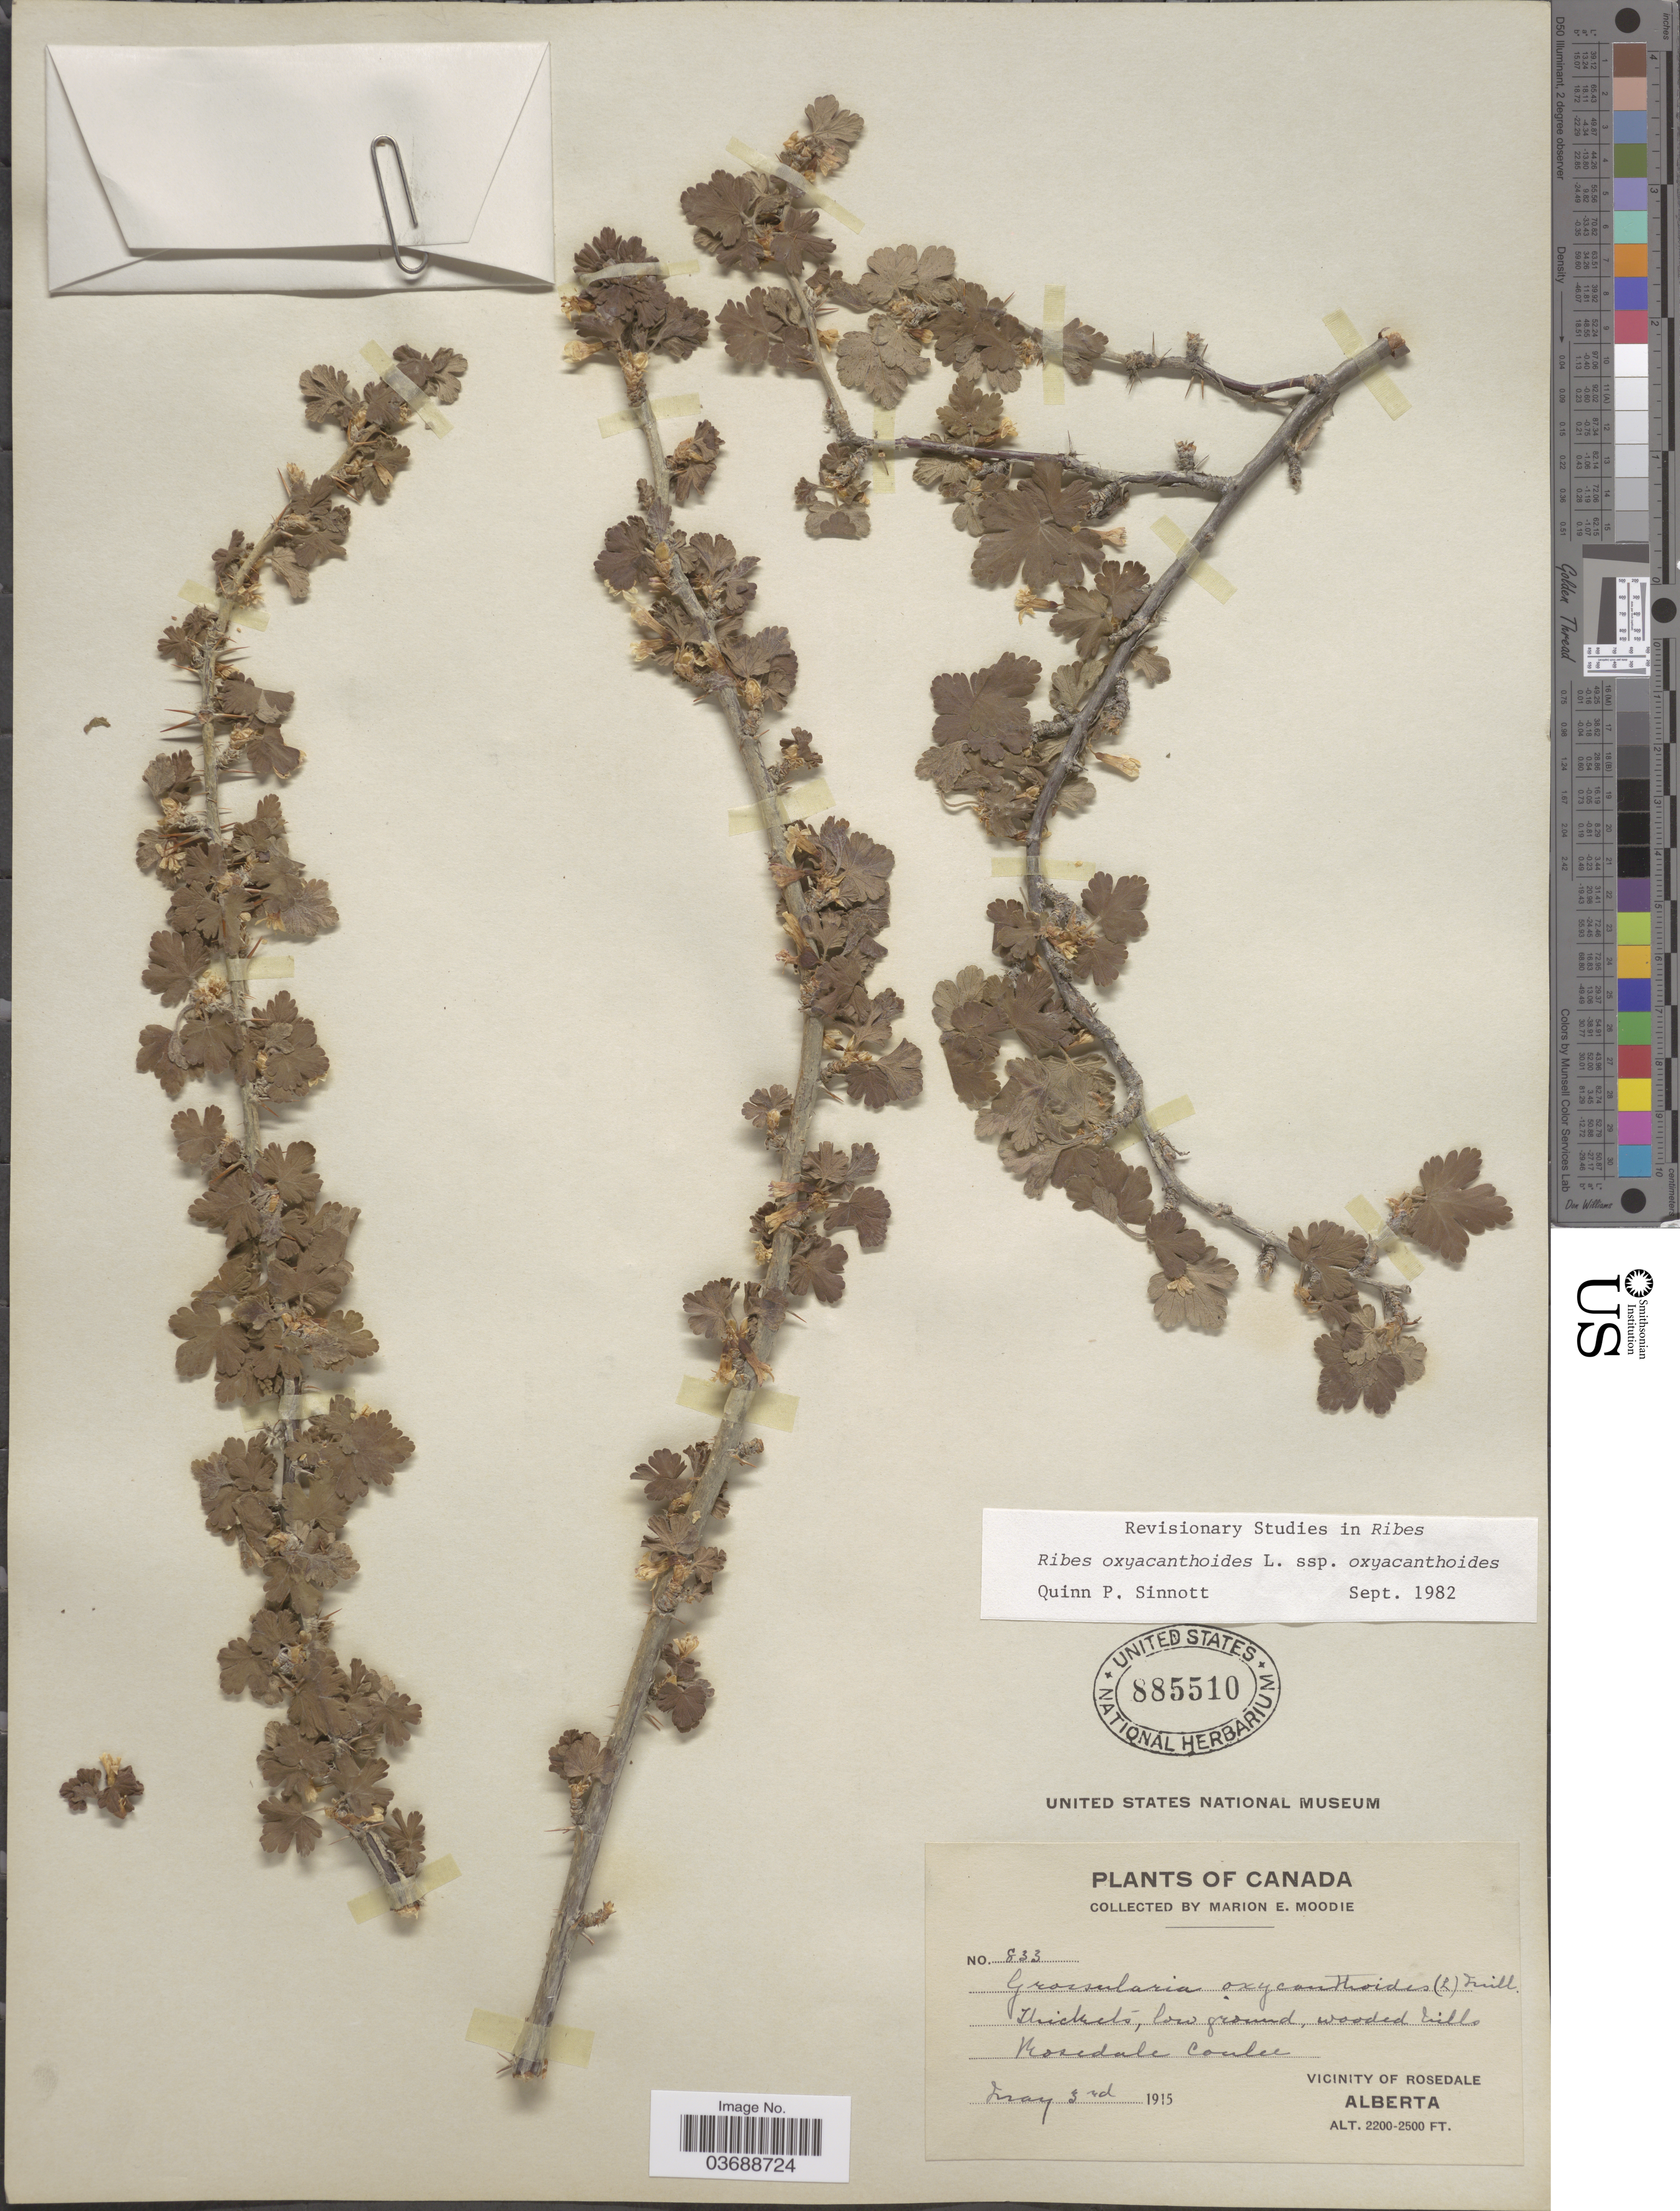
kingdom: Plantae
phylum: Tracheophyta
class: Magnoliopsida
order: Saxifragales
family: Grossulariaceae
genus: Ribes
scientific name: Ribes oxyacanthoides subsp. oxyacanthoides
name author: L.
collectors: M. E. Moodie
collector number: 833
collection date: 1915-05-03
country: Canada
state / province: Alberta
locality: Rosedale Coulee. Vicinity of Rosedale.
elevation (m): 671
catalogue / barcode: US 885510